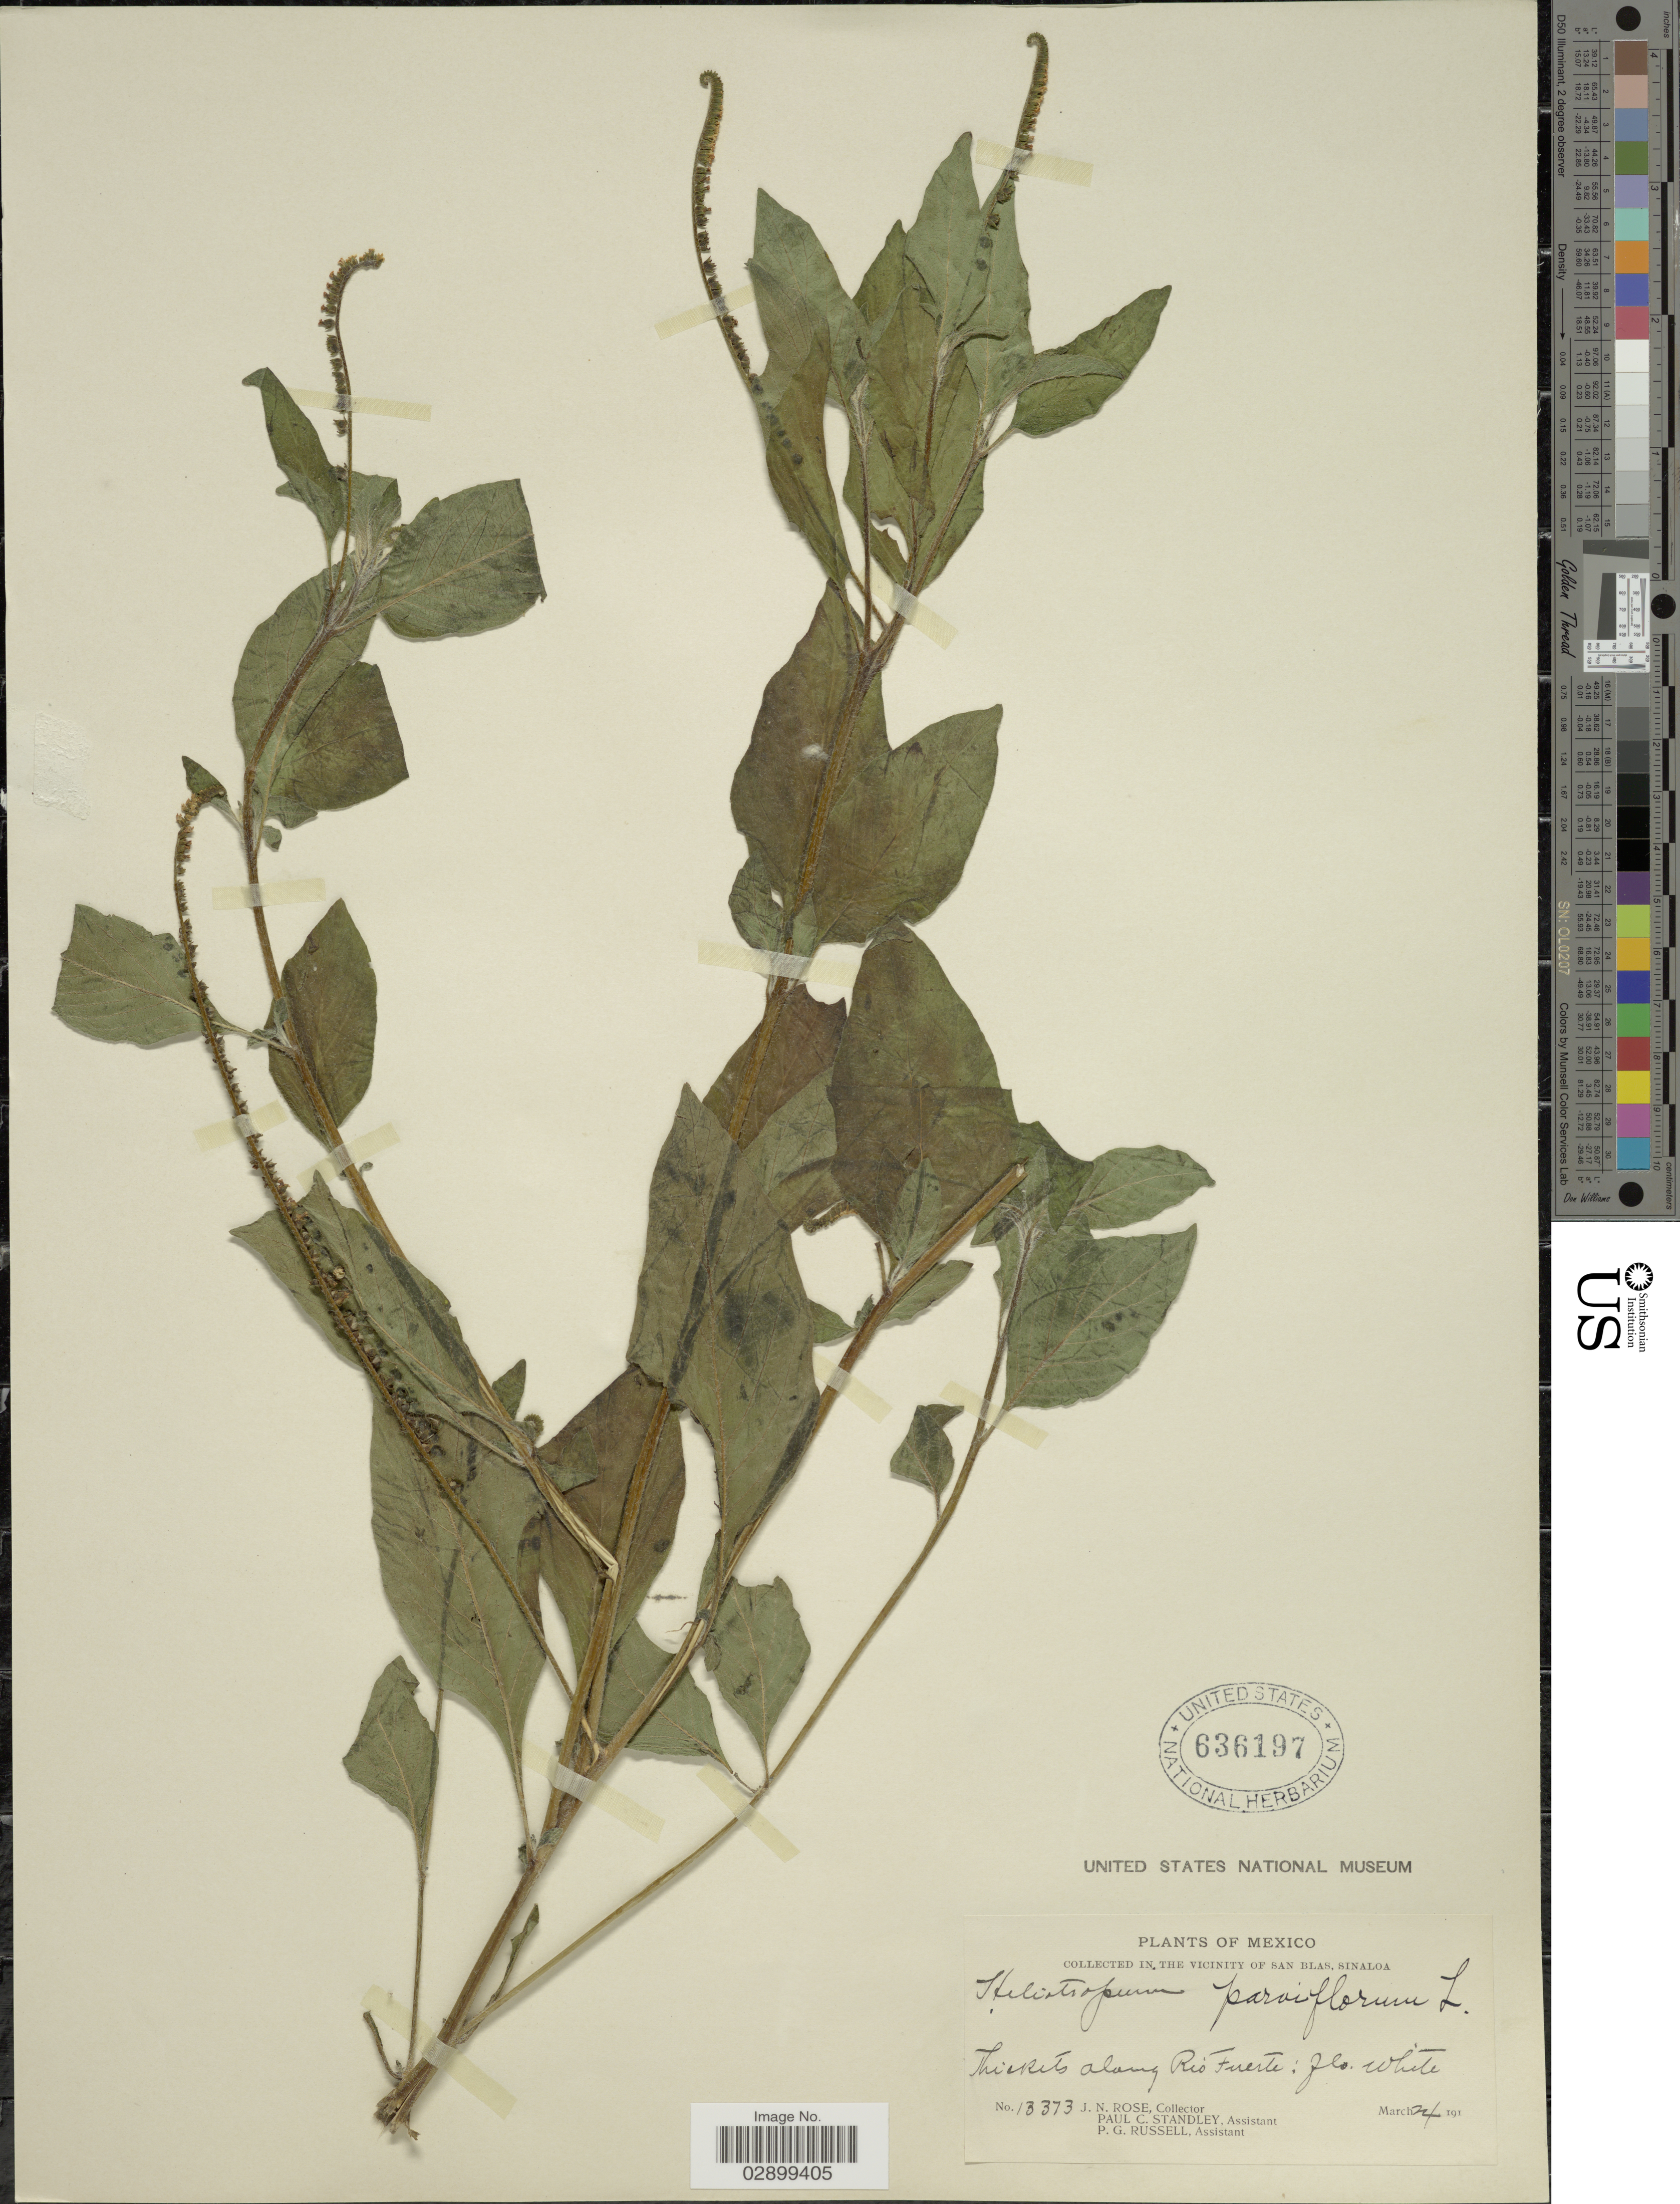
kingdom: Plantae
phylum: Tracheophyta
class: Magnoliopsida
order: Boraginales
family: Heliotropiaceae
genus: Heliotropium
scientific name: Heliotropium angiospermum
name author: Murray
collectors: J. N. Rose, P. C. Standley & P. G. Russell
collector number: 13373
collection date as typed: March 24 191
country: Mexico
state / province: Sinaloa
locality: In the Vicinity of San Blas. Thickets along Rio Fuerte.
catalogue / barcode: US 636197